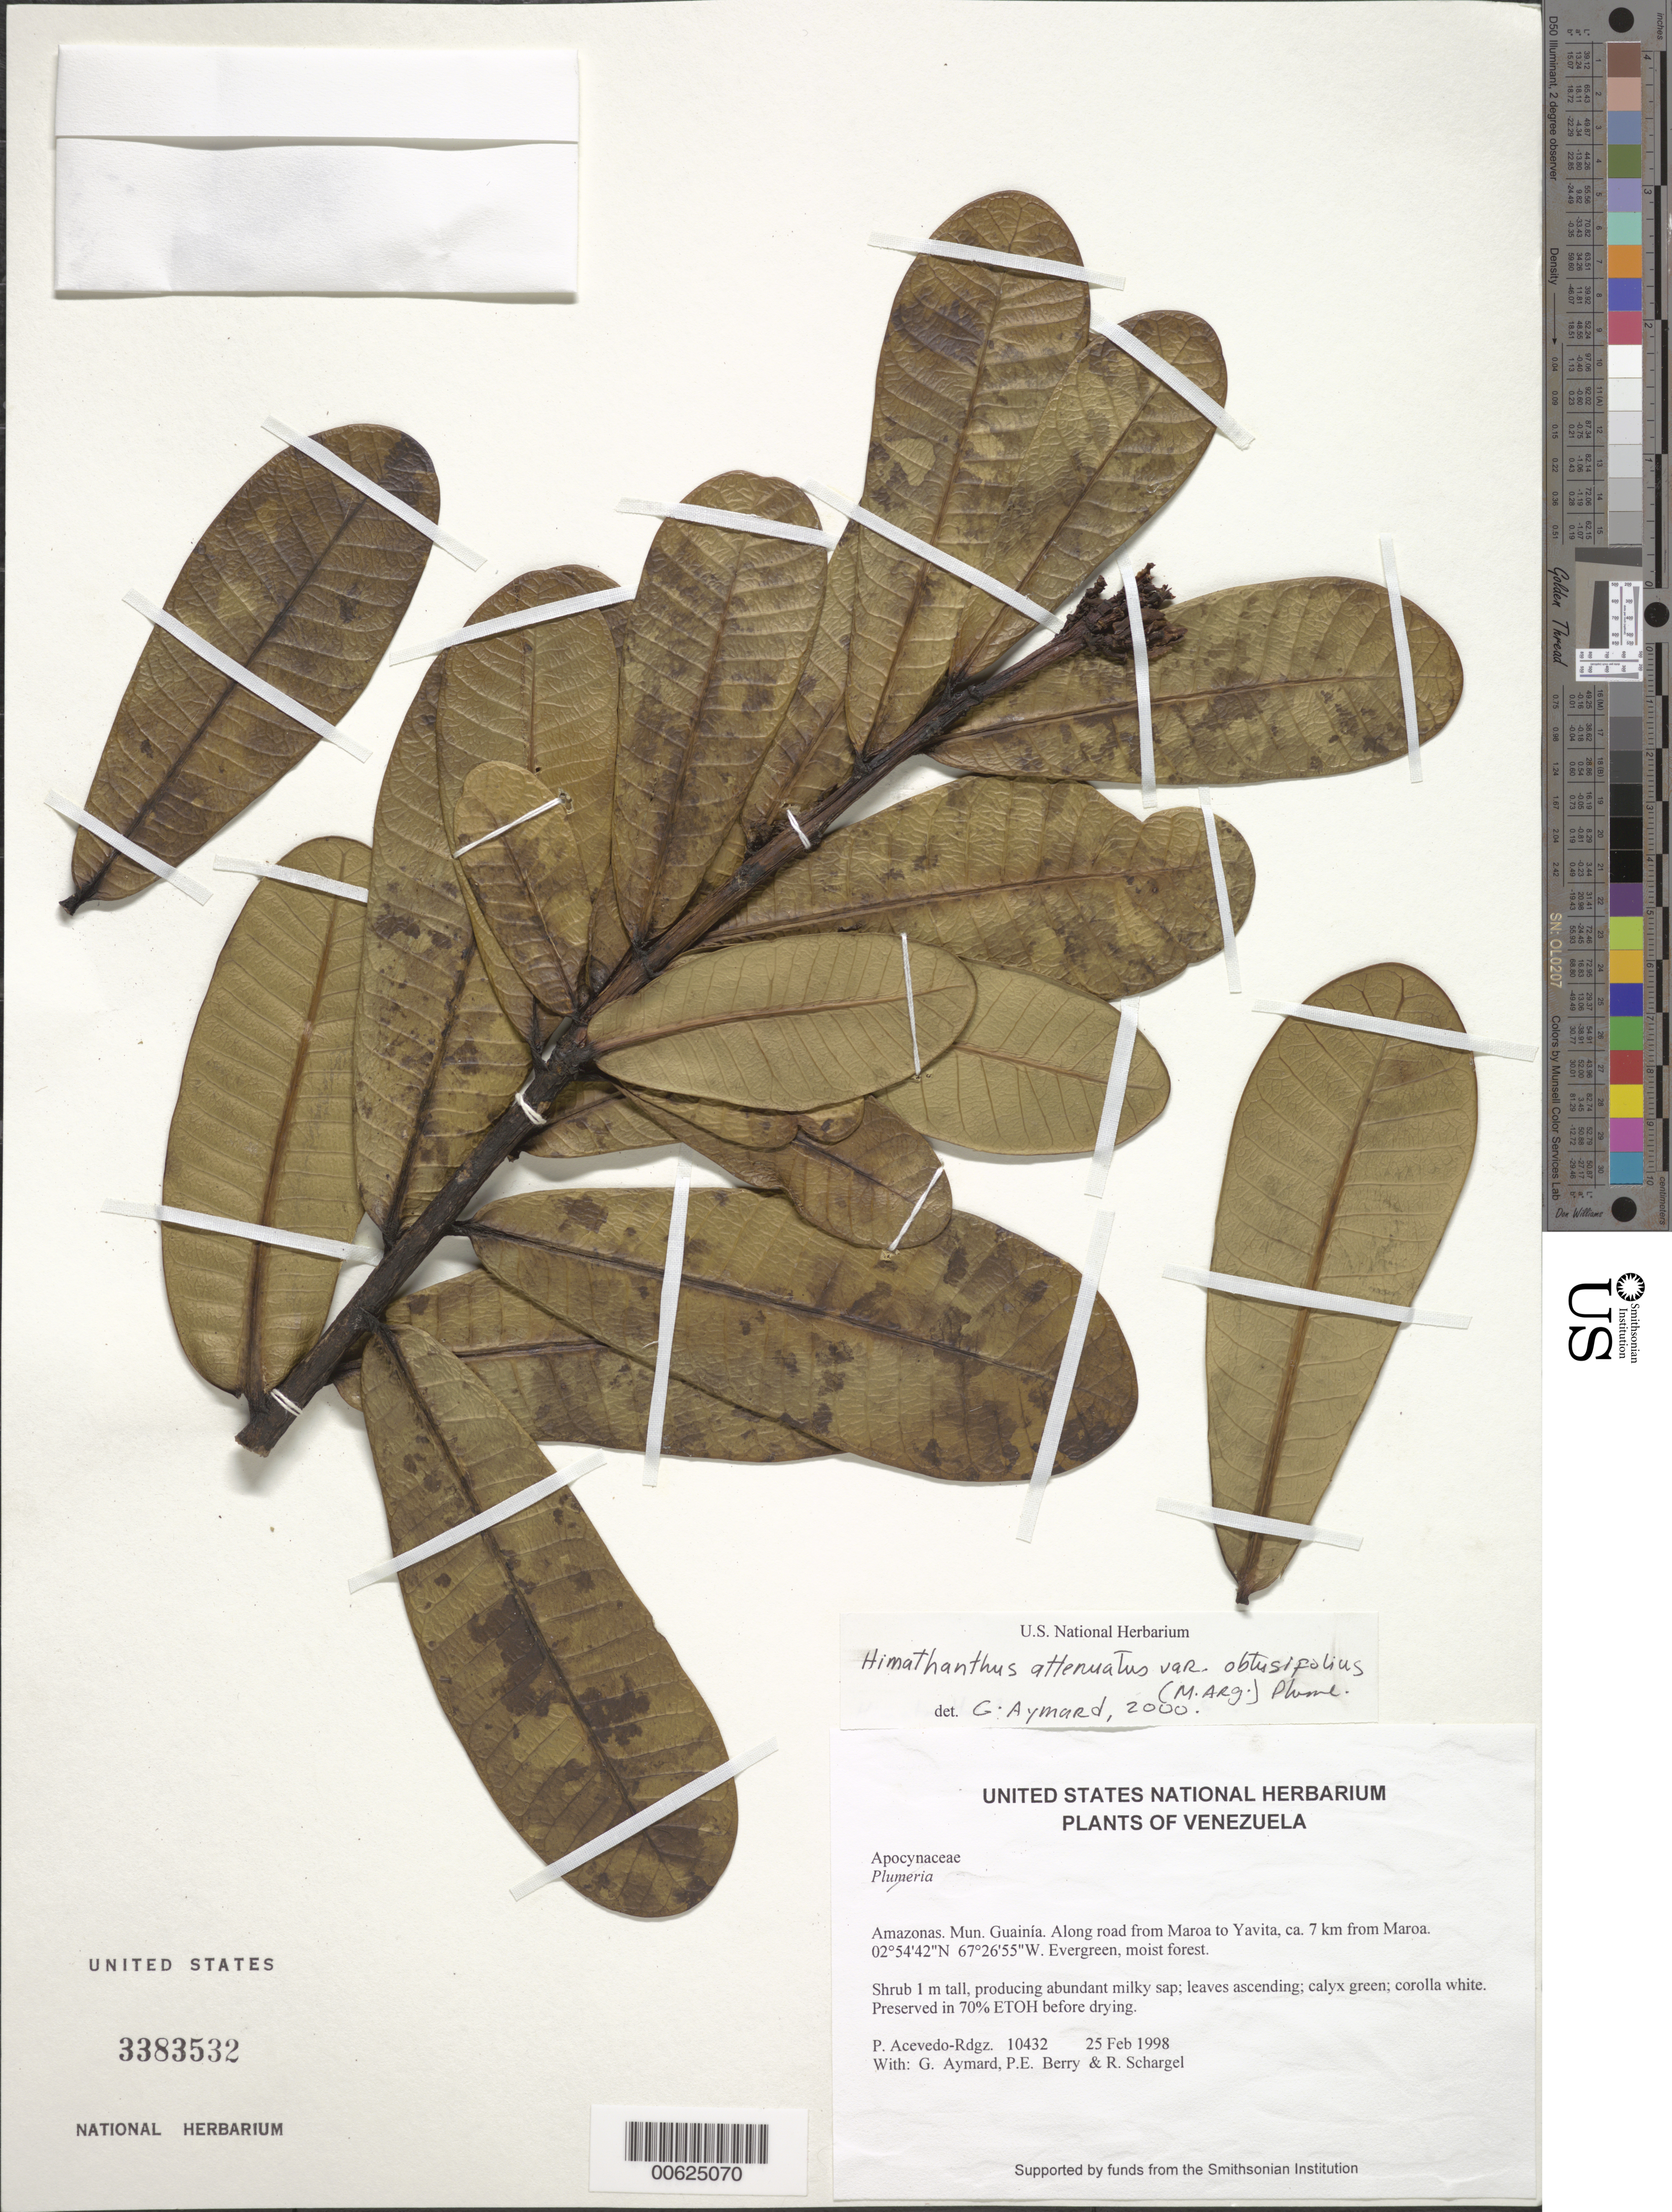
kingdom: Plantae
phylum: Tracheophyta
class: Magnoliopsida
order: Gentianales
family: Apocynaceae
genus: Himatanthus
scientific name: Himatanthus attenuatus var. obtusifolius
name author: (Müll. Arg.) Plumel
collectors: P. Acevedo-Rodr., G. A. Aymard, P. E. Berry & R. Schargel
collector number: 10432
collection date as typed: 25 Feb 1998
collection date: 1998-02-25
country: Venezuela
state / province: Amazonas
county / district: Maroa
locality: Along road from Maroa to Yavita, ca. 7 km from Maroa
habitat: Evergreen, moist forest.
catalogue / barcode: US 3383532